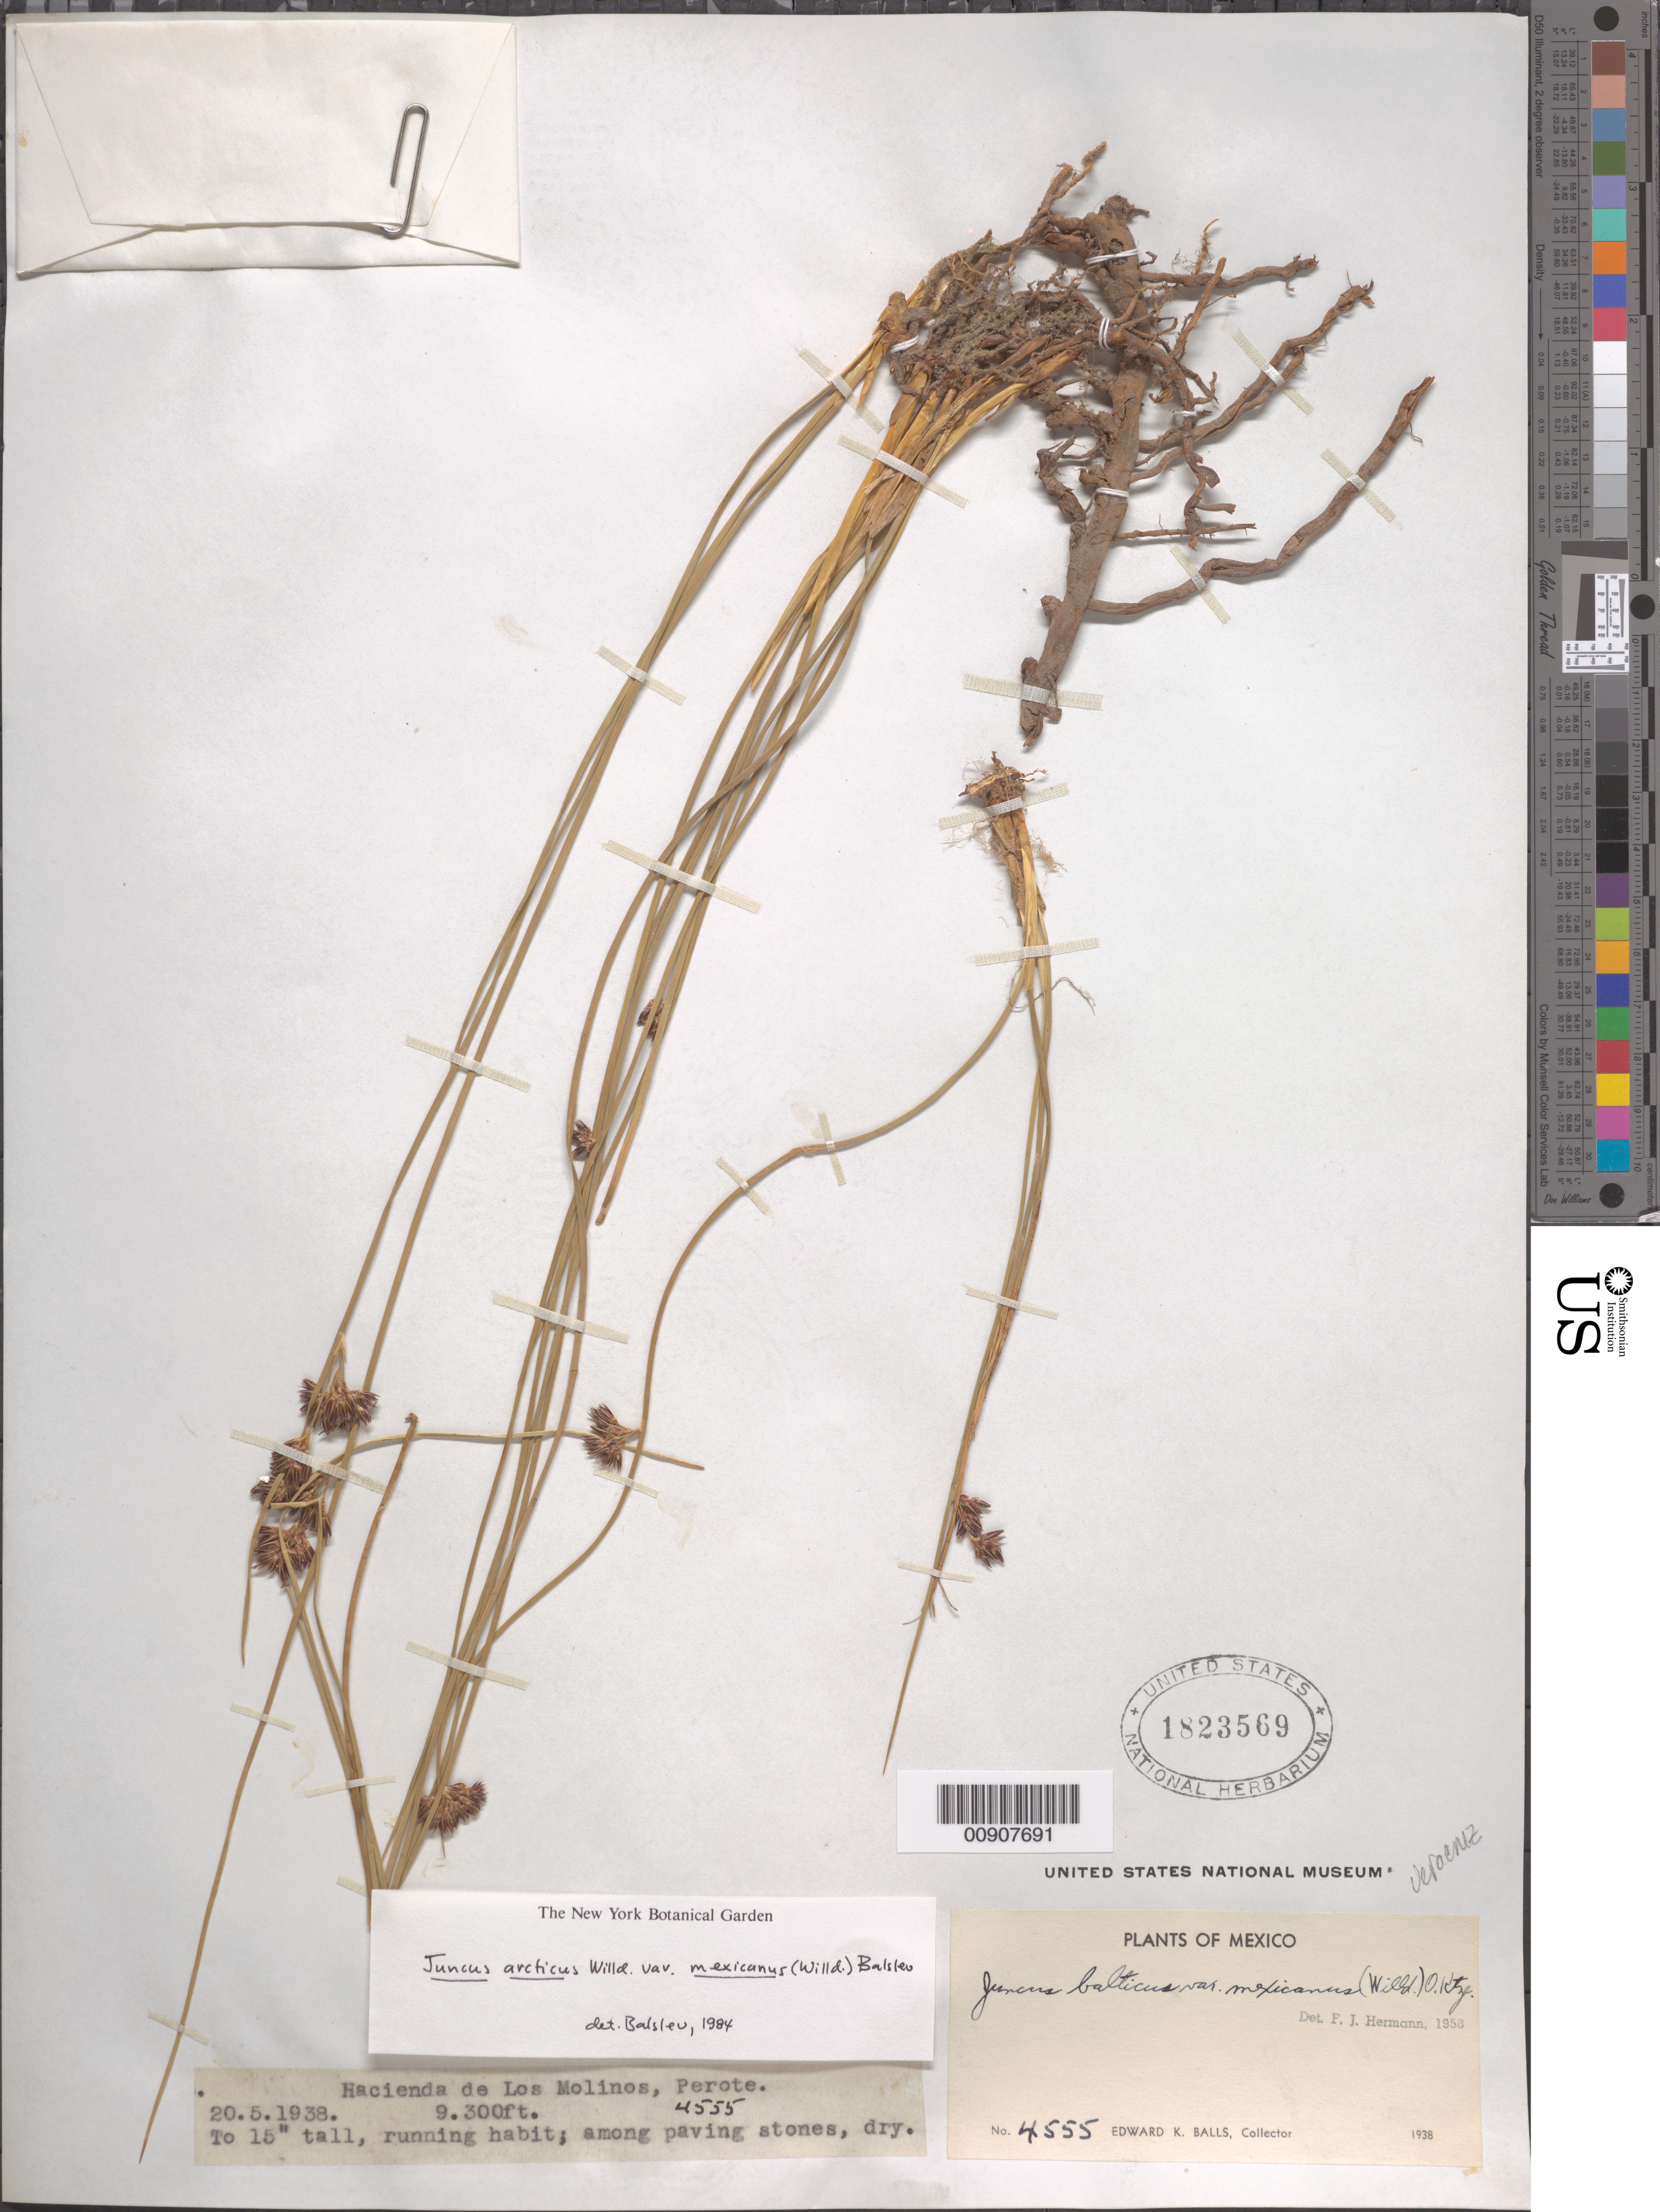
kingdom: Plantae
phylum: Tracheophyta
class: Liliopsida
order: Poales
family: Juncaceae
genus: Juncus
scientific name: Juncus arcticus var. mexicanus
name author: Willd.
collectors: E. K. Balls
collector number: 4555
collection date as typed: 20 May 1938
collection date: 1938-05-20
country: Mexico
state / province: Veracruz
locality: Hacienda de Los Molinos, Perote.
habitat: Among paving stones, dry.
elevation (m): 2835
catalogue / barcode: US 1823569